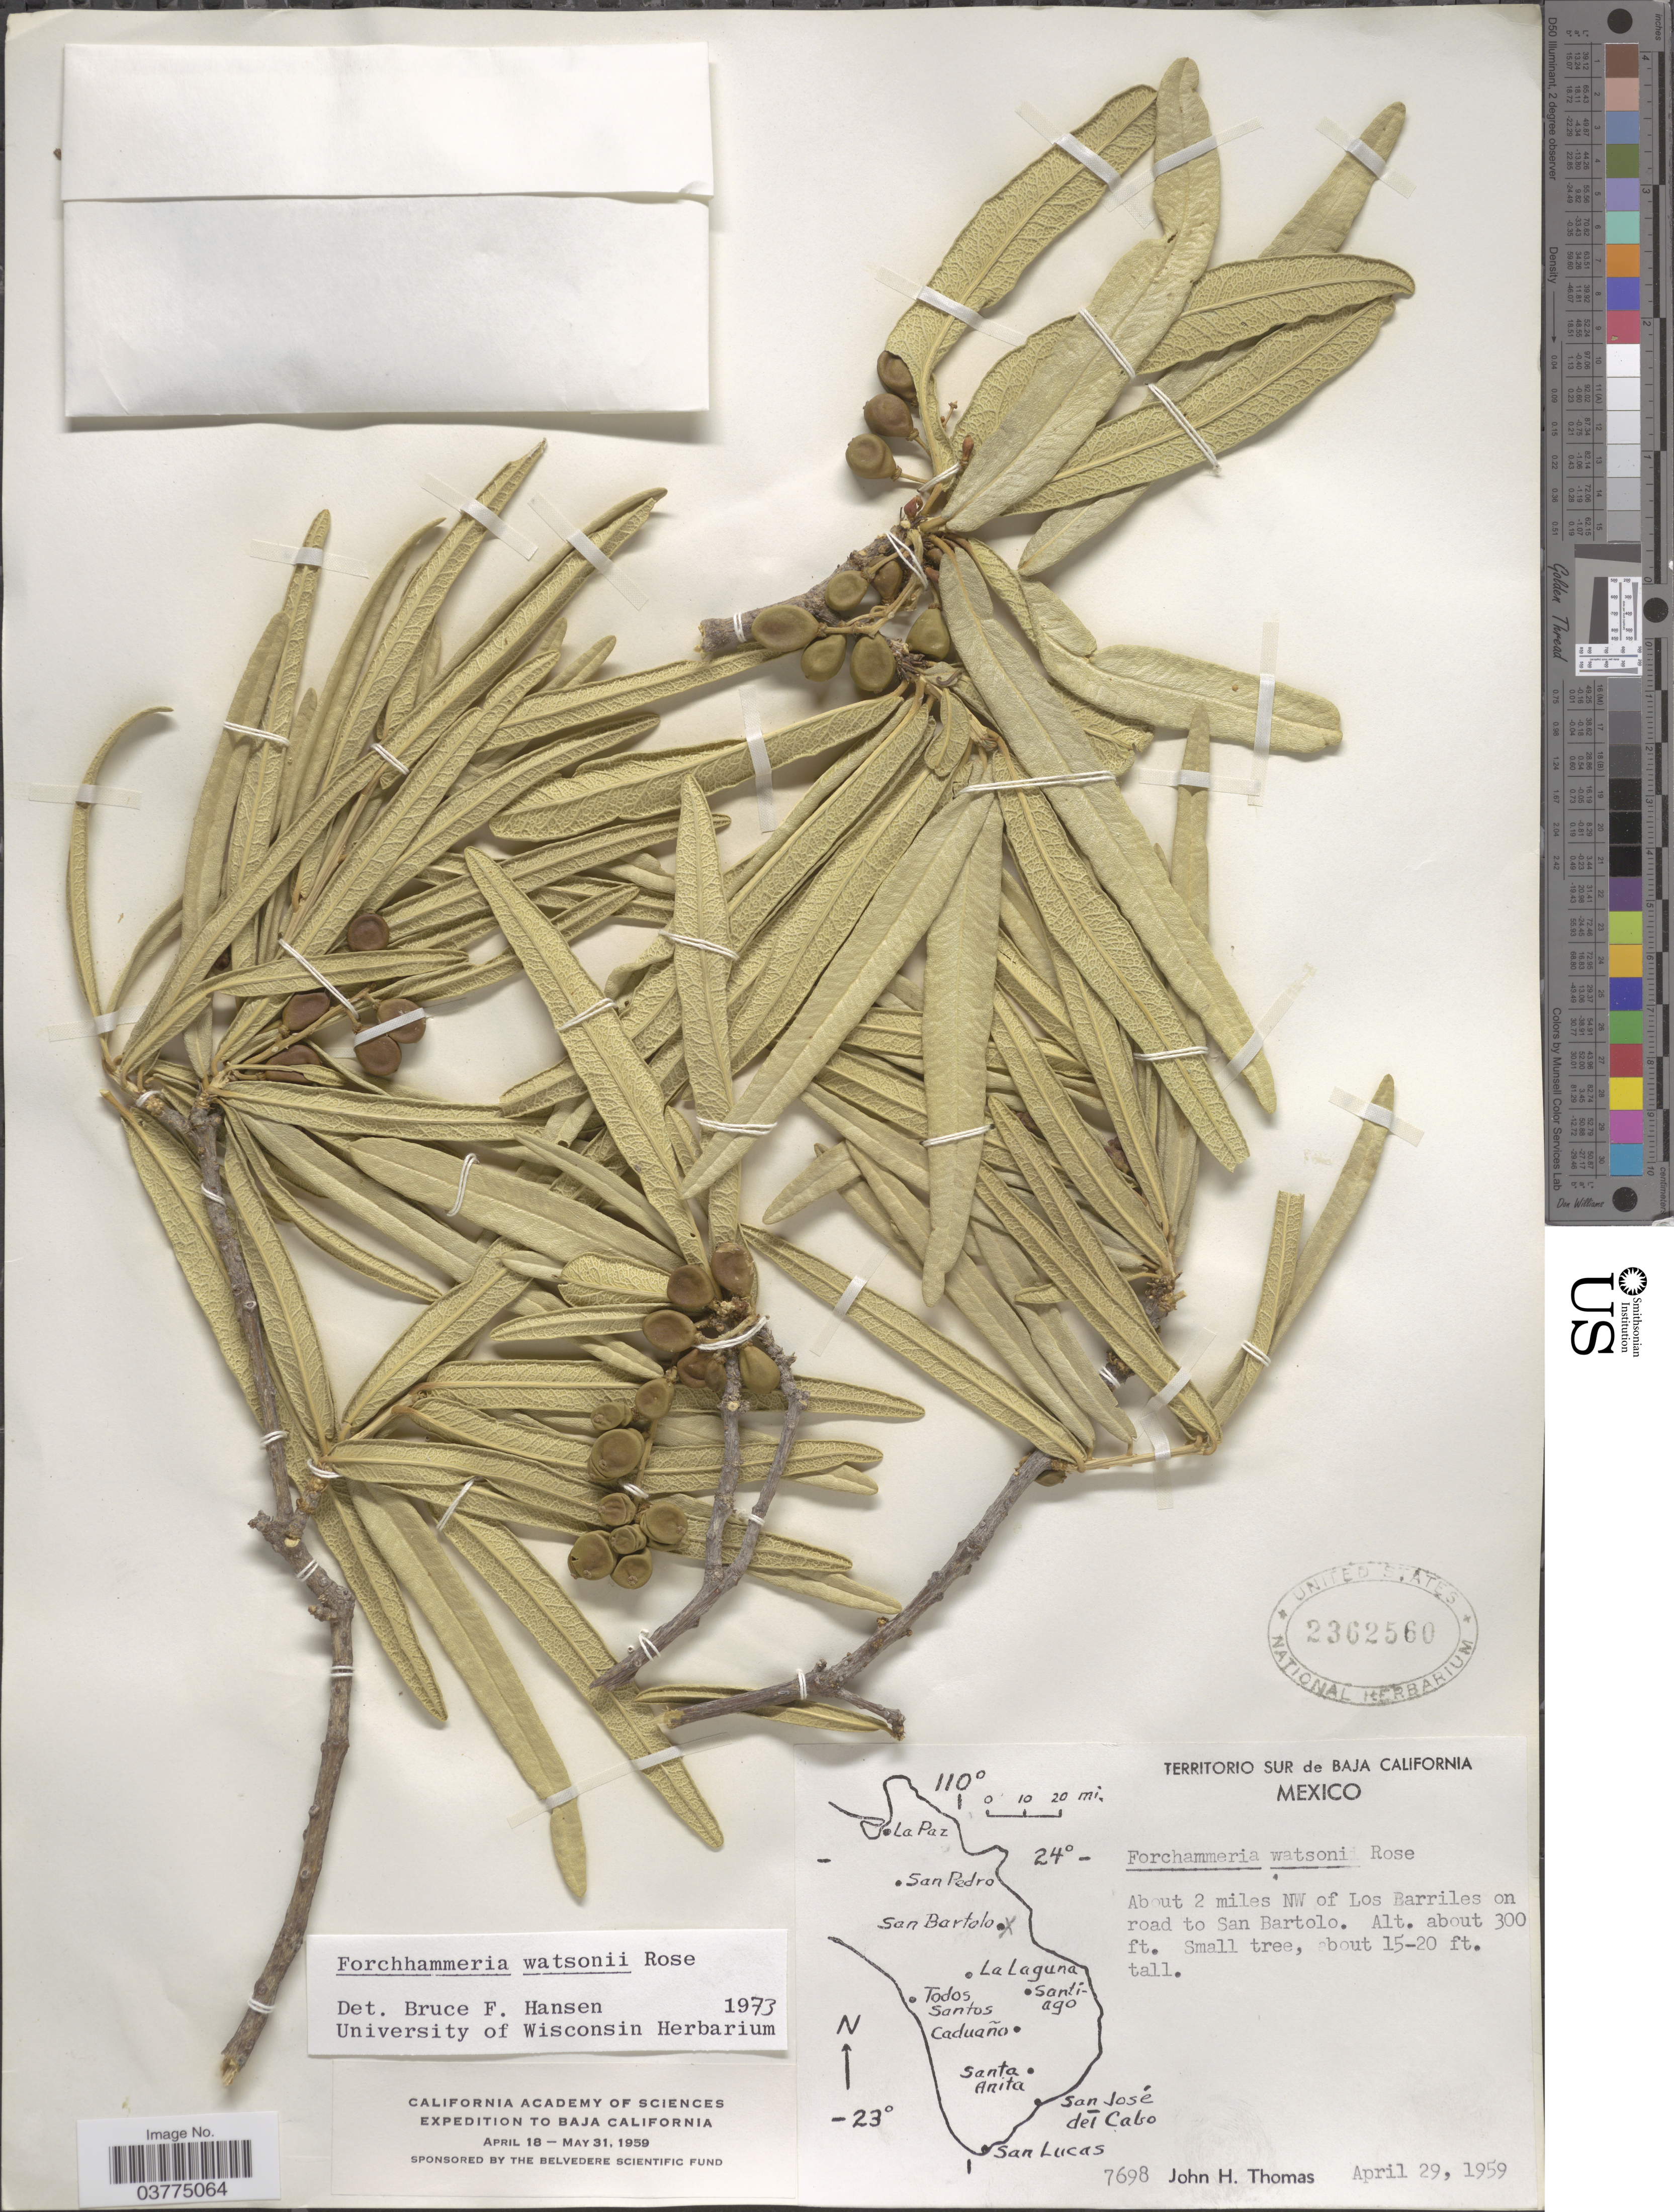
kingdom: Plantae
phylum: Tracheophyta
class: Magnoliopsida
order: Brassicales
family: Stixaceae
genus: Forchhammeria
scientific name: Forchhammeria watsonii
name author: Rose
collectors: J. H. Thomas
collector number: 7698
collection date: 1959-04-29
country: Mexico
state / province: Baja California Sur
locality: Territorio Sur de Baja California. About 2 miles NW of Los Barriles on road to San Bartolo.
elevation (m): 91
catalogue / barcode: US 2362560